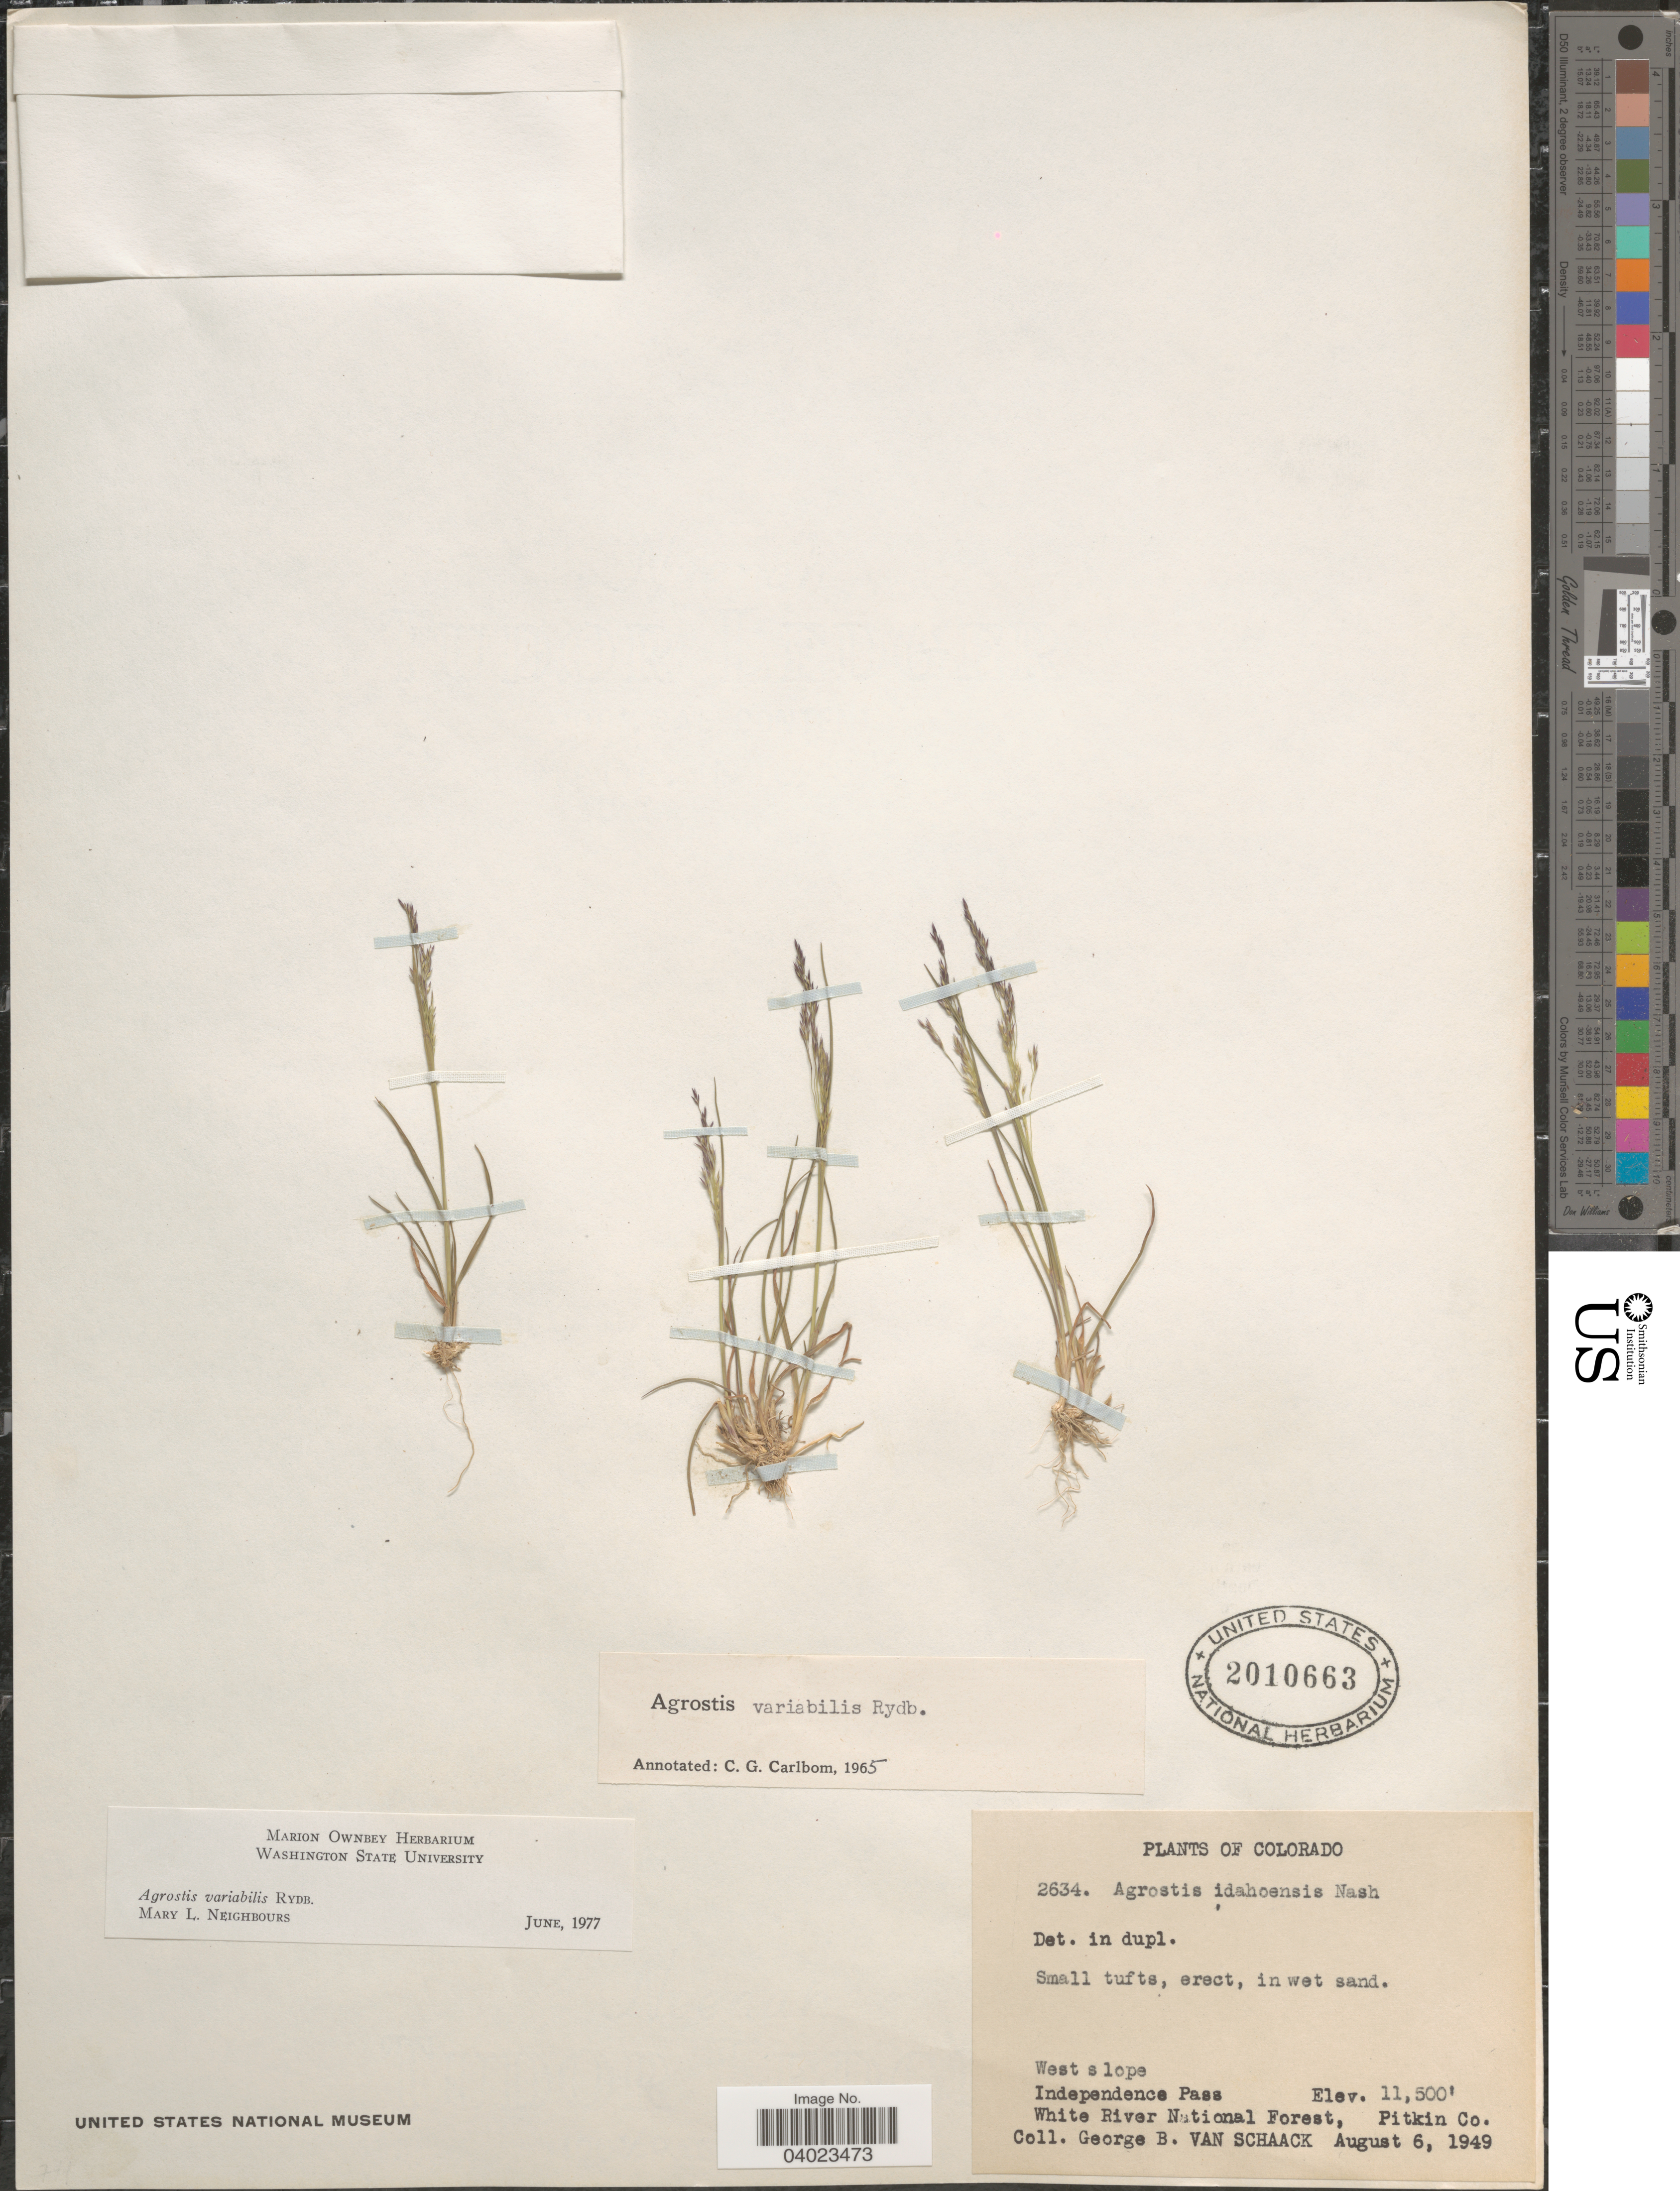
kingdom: Plantae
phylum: Tracheophyta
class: Liliopsida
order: Poales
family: Poaceae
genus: Agrostis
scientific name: Agrostis variabilis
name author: Rydb.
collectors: G. Van Schaack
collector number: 2634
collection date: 1949-08-06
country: United States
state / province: Colorado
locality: West slope. Independence Pass. White River National Forest, Pitkin Co.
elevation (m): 3505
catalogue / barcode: US 2010663